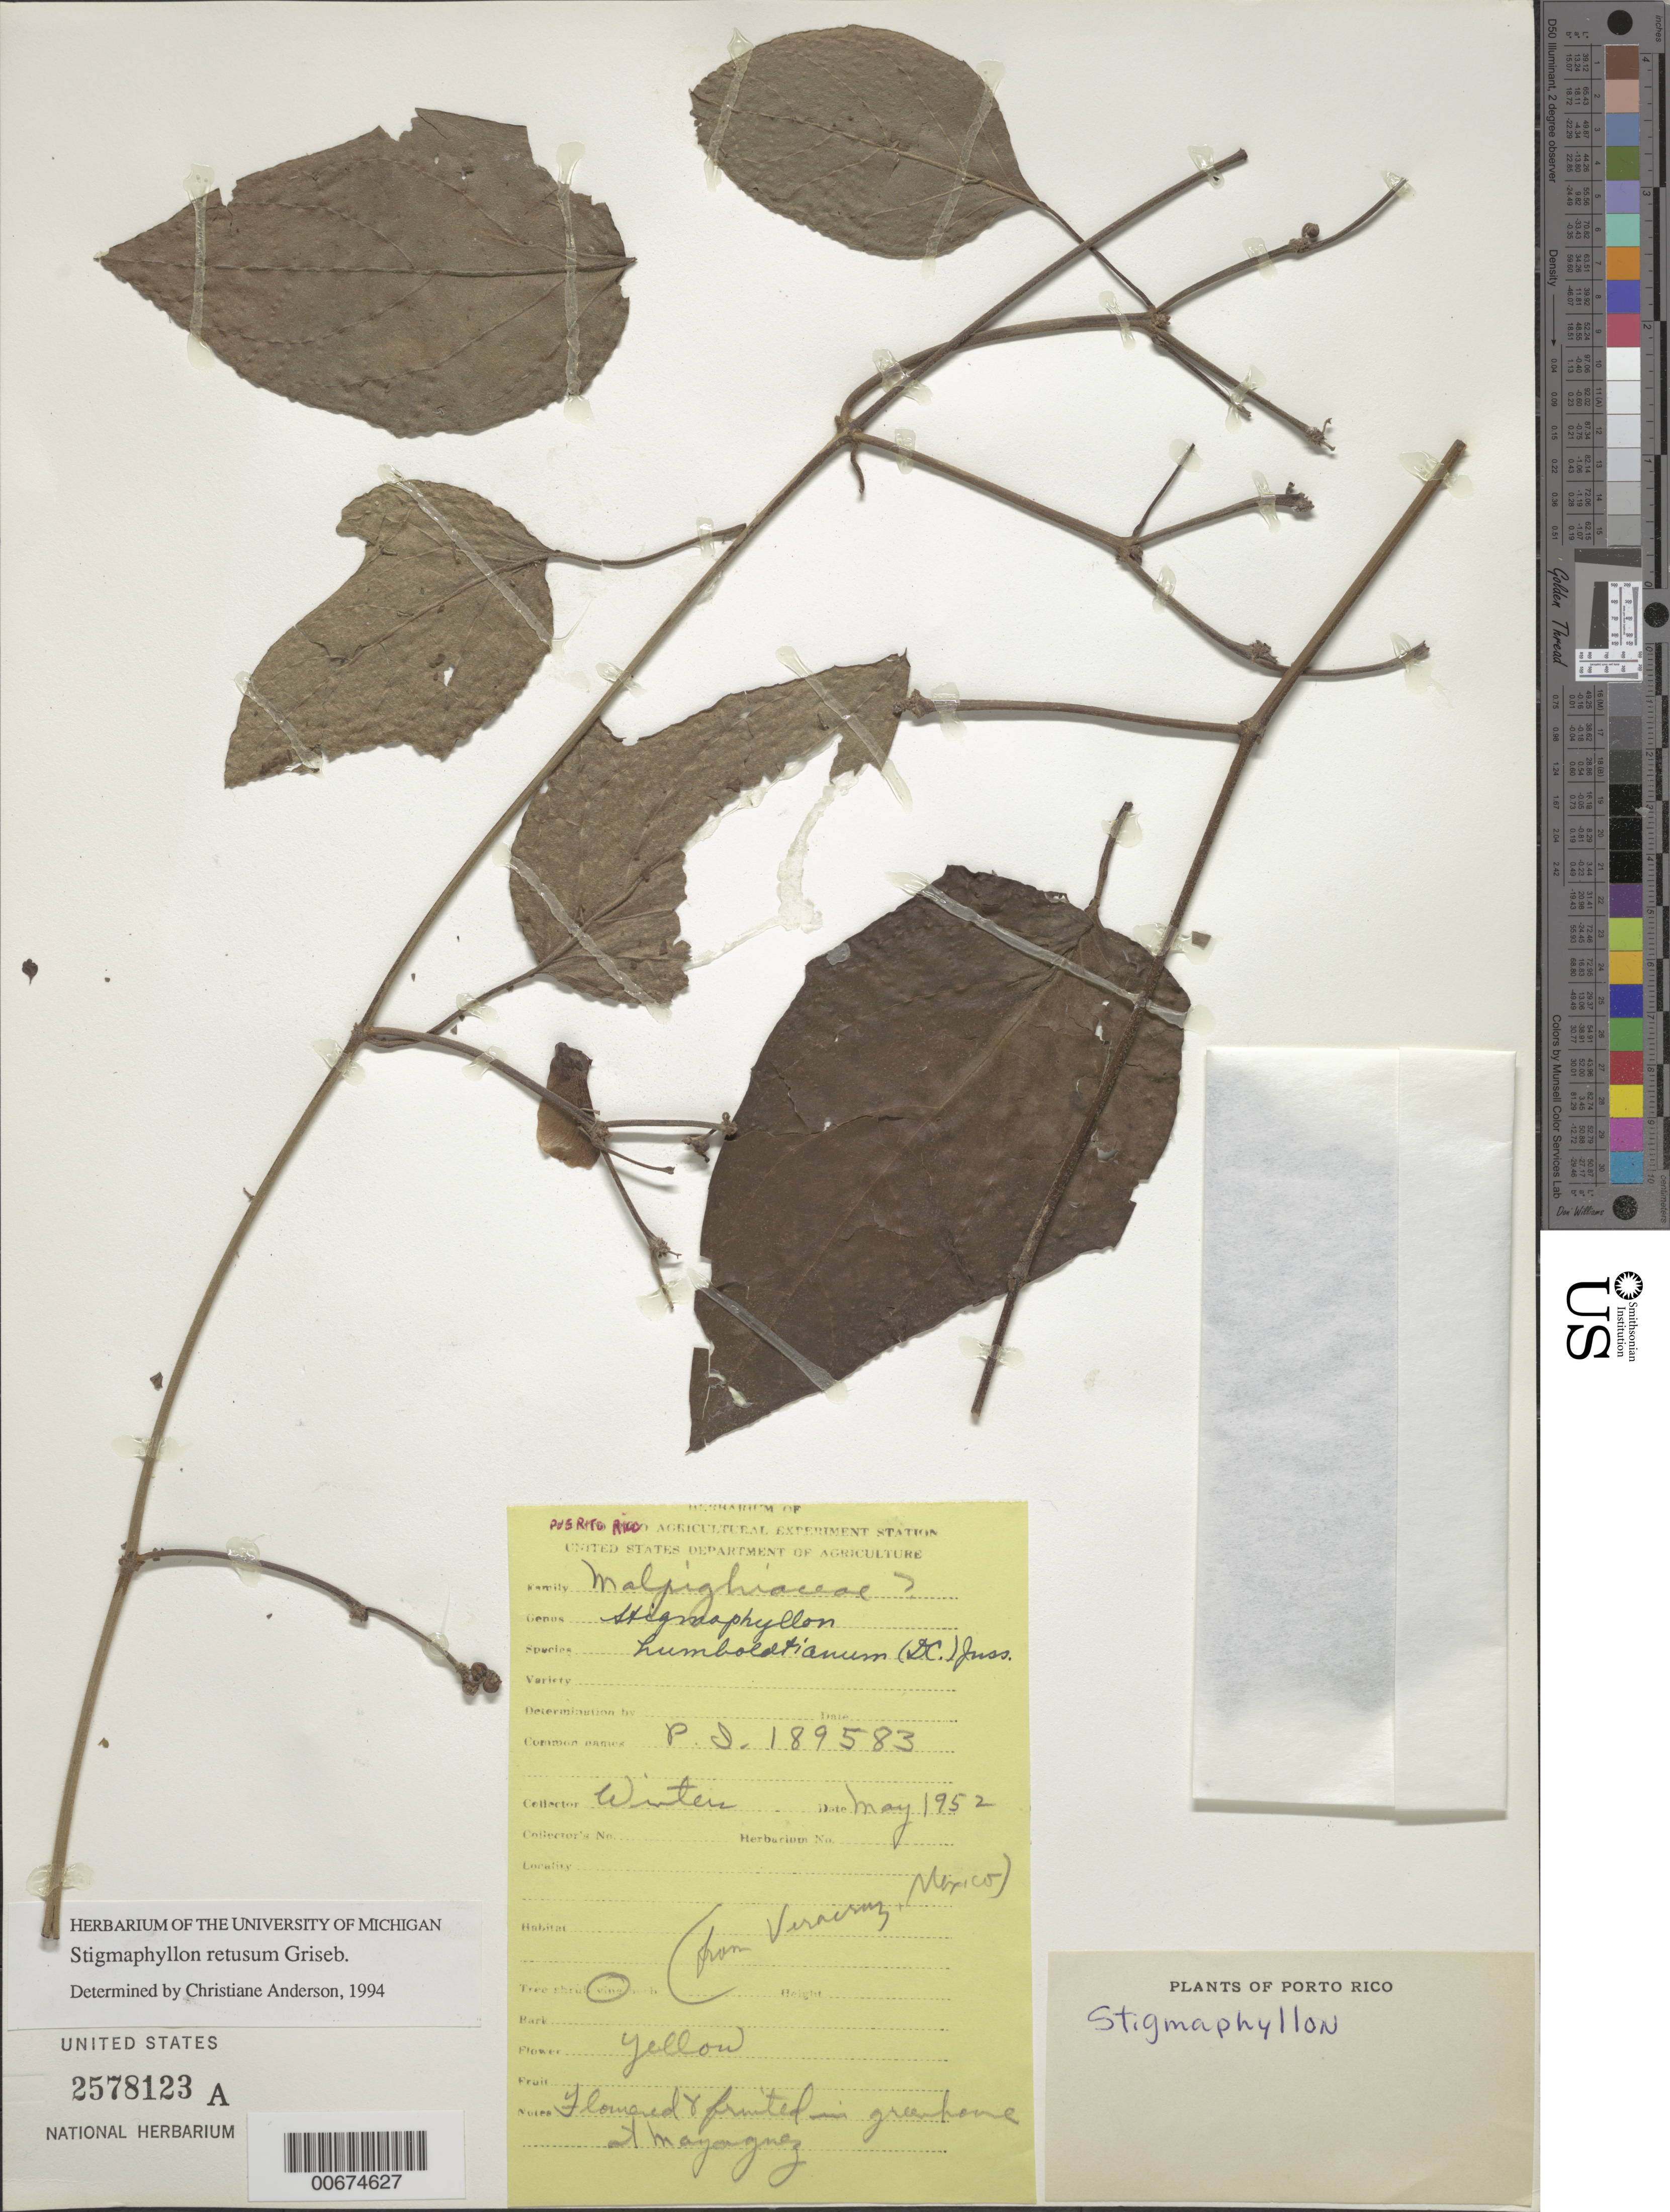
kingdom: Plantae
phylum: Tracheophyta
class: Magnoliopsida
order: Malpighiales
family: Malpighiaceae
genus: Stigmaphyllon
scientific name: Stigmaphyllon retusum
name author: Griseb.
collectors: -- Winters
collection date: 1952-05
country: Puerto Rico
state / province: Mayagüez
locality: In greenhouse at Mayaguez.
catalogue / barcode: US 2578123A